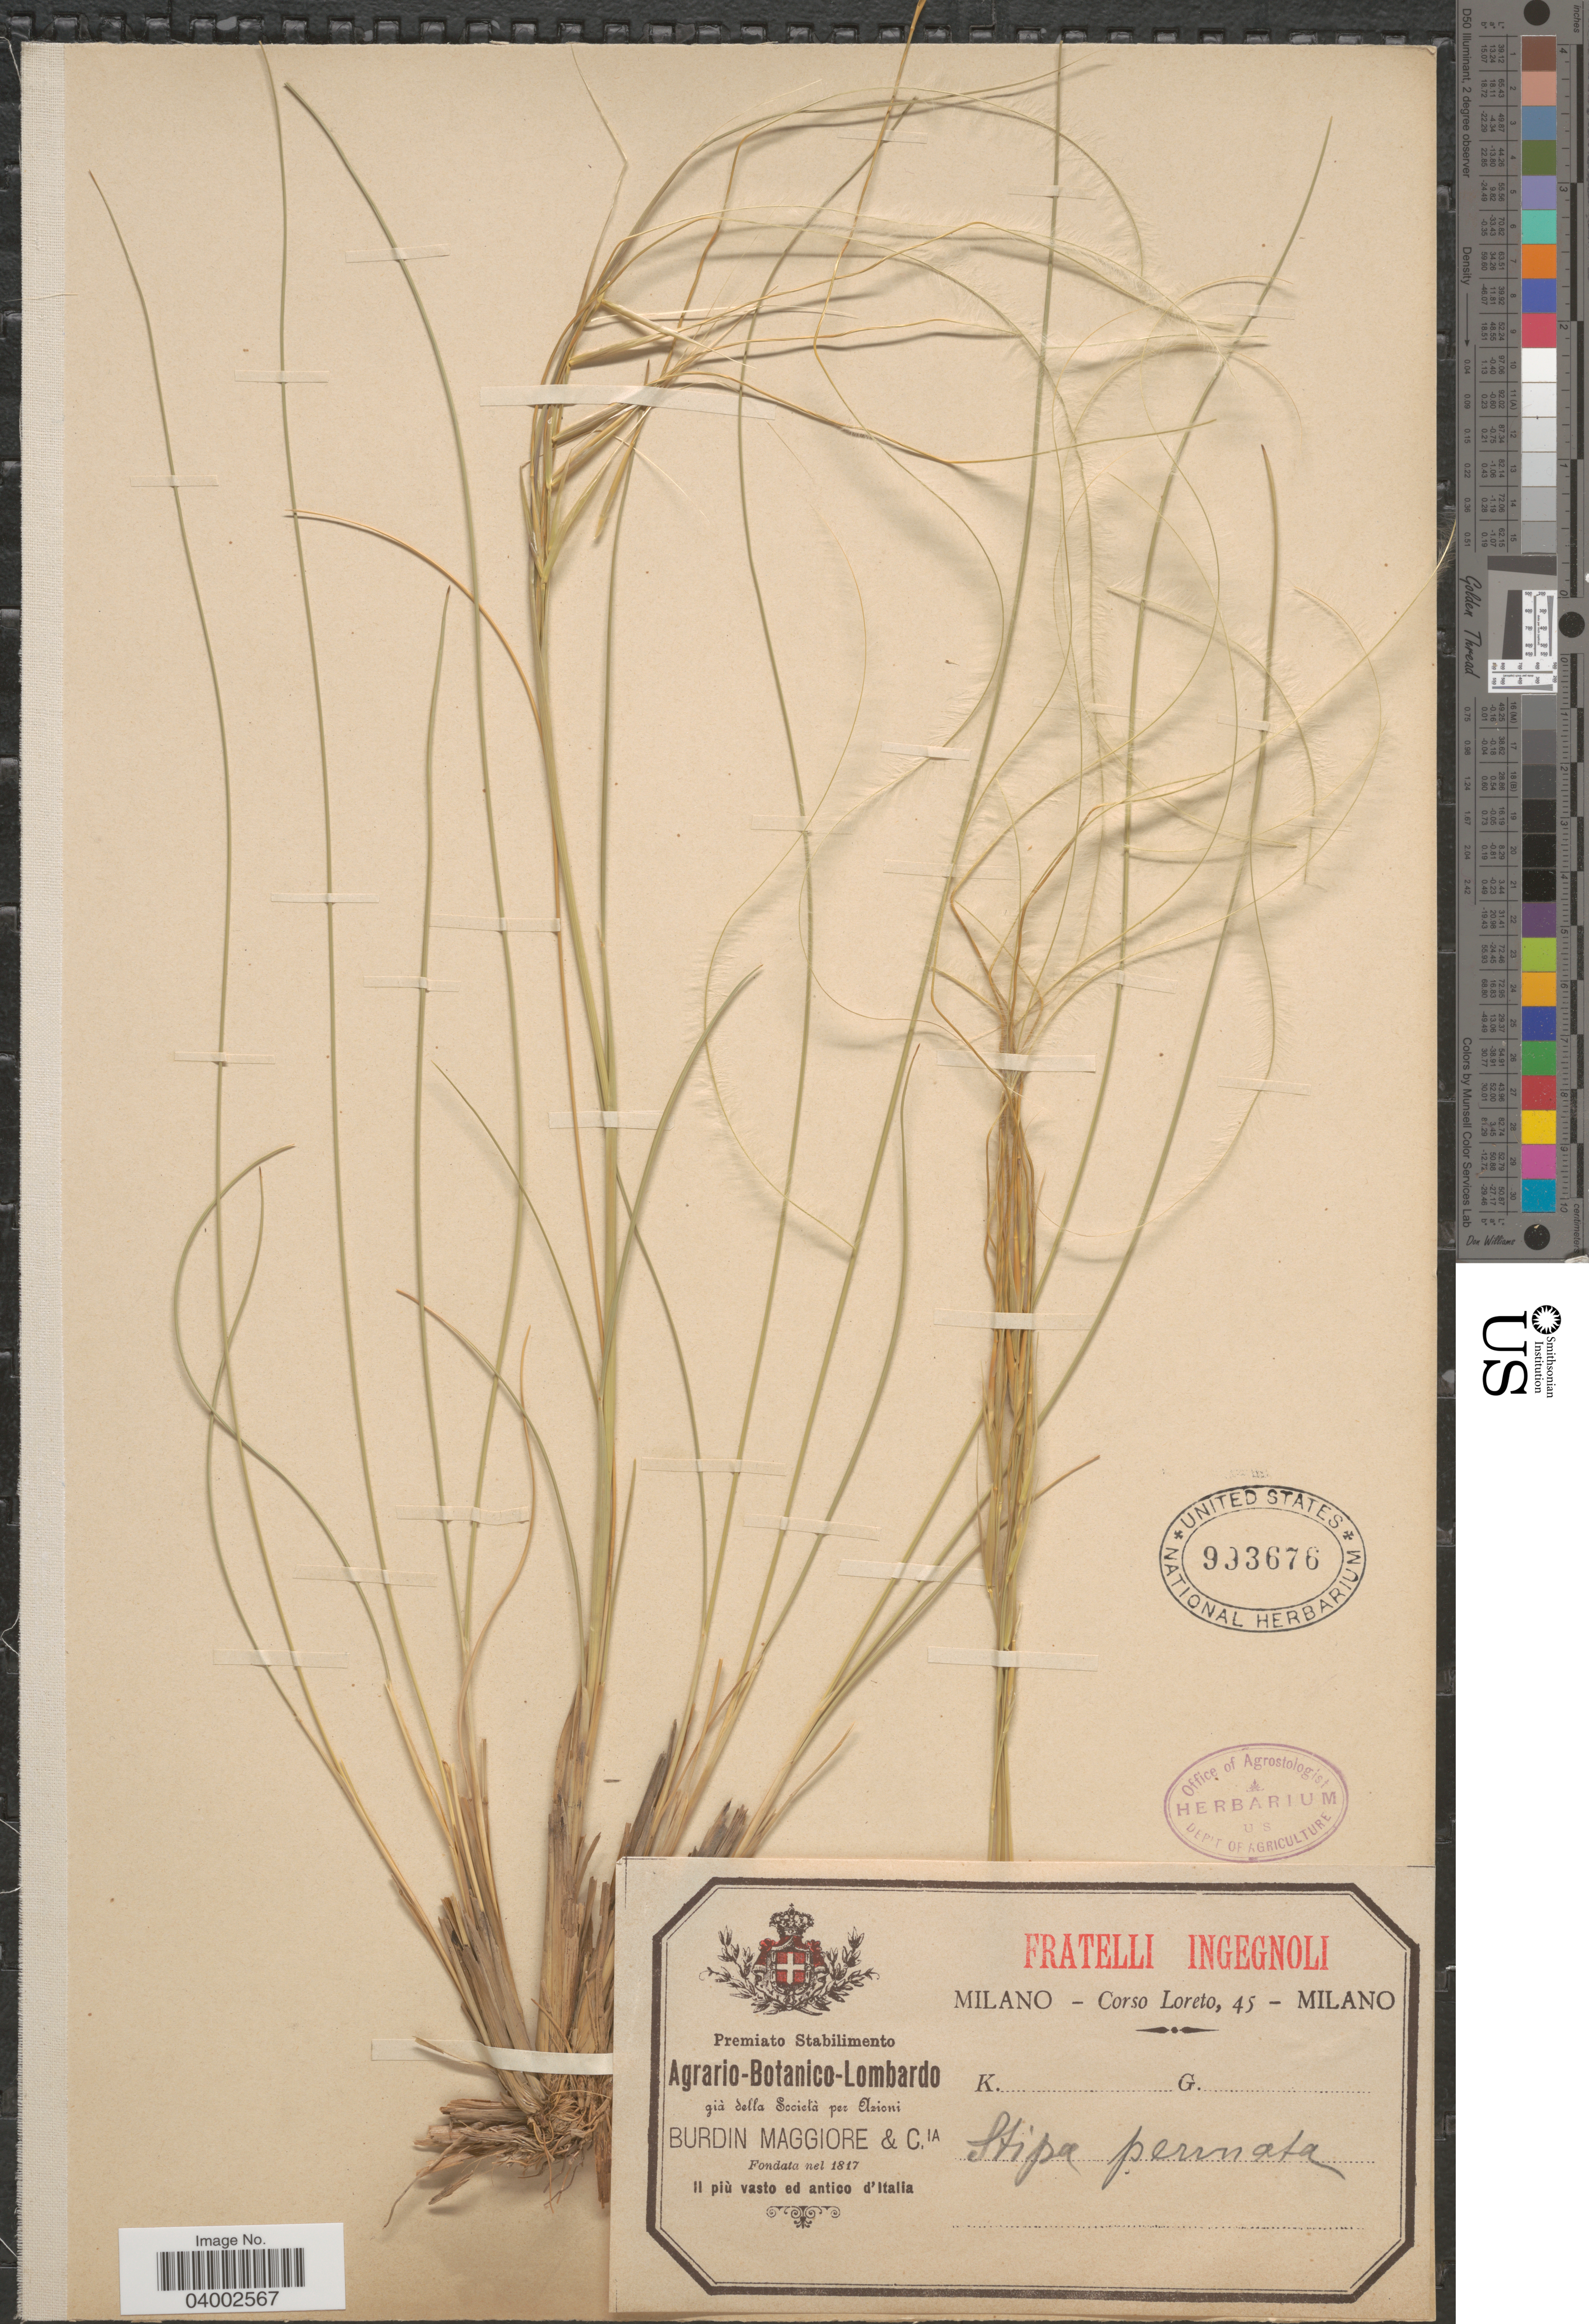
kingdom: Plantae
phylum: Tracheophyta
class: Liliopsida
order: Poales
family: Poaceae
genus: Stipa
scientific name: Stipa pennata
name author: L.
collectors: Loreto, C.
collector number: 45?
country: Italy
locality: Milano.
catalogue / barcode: US 993676